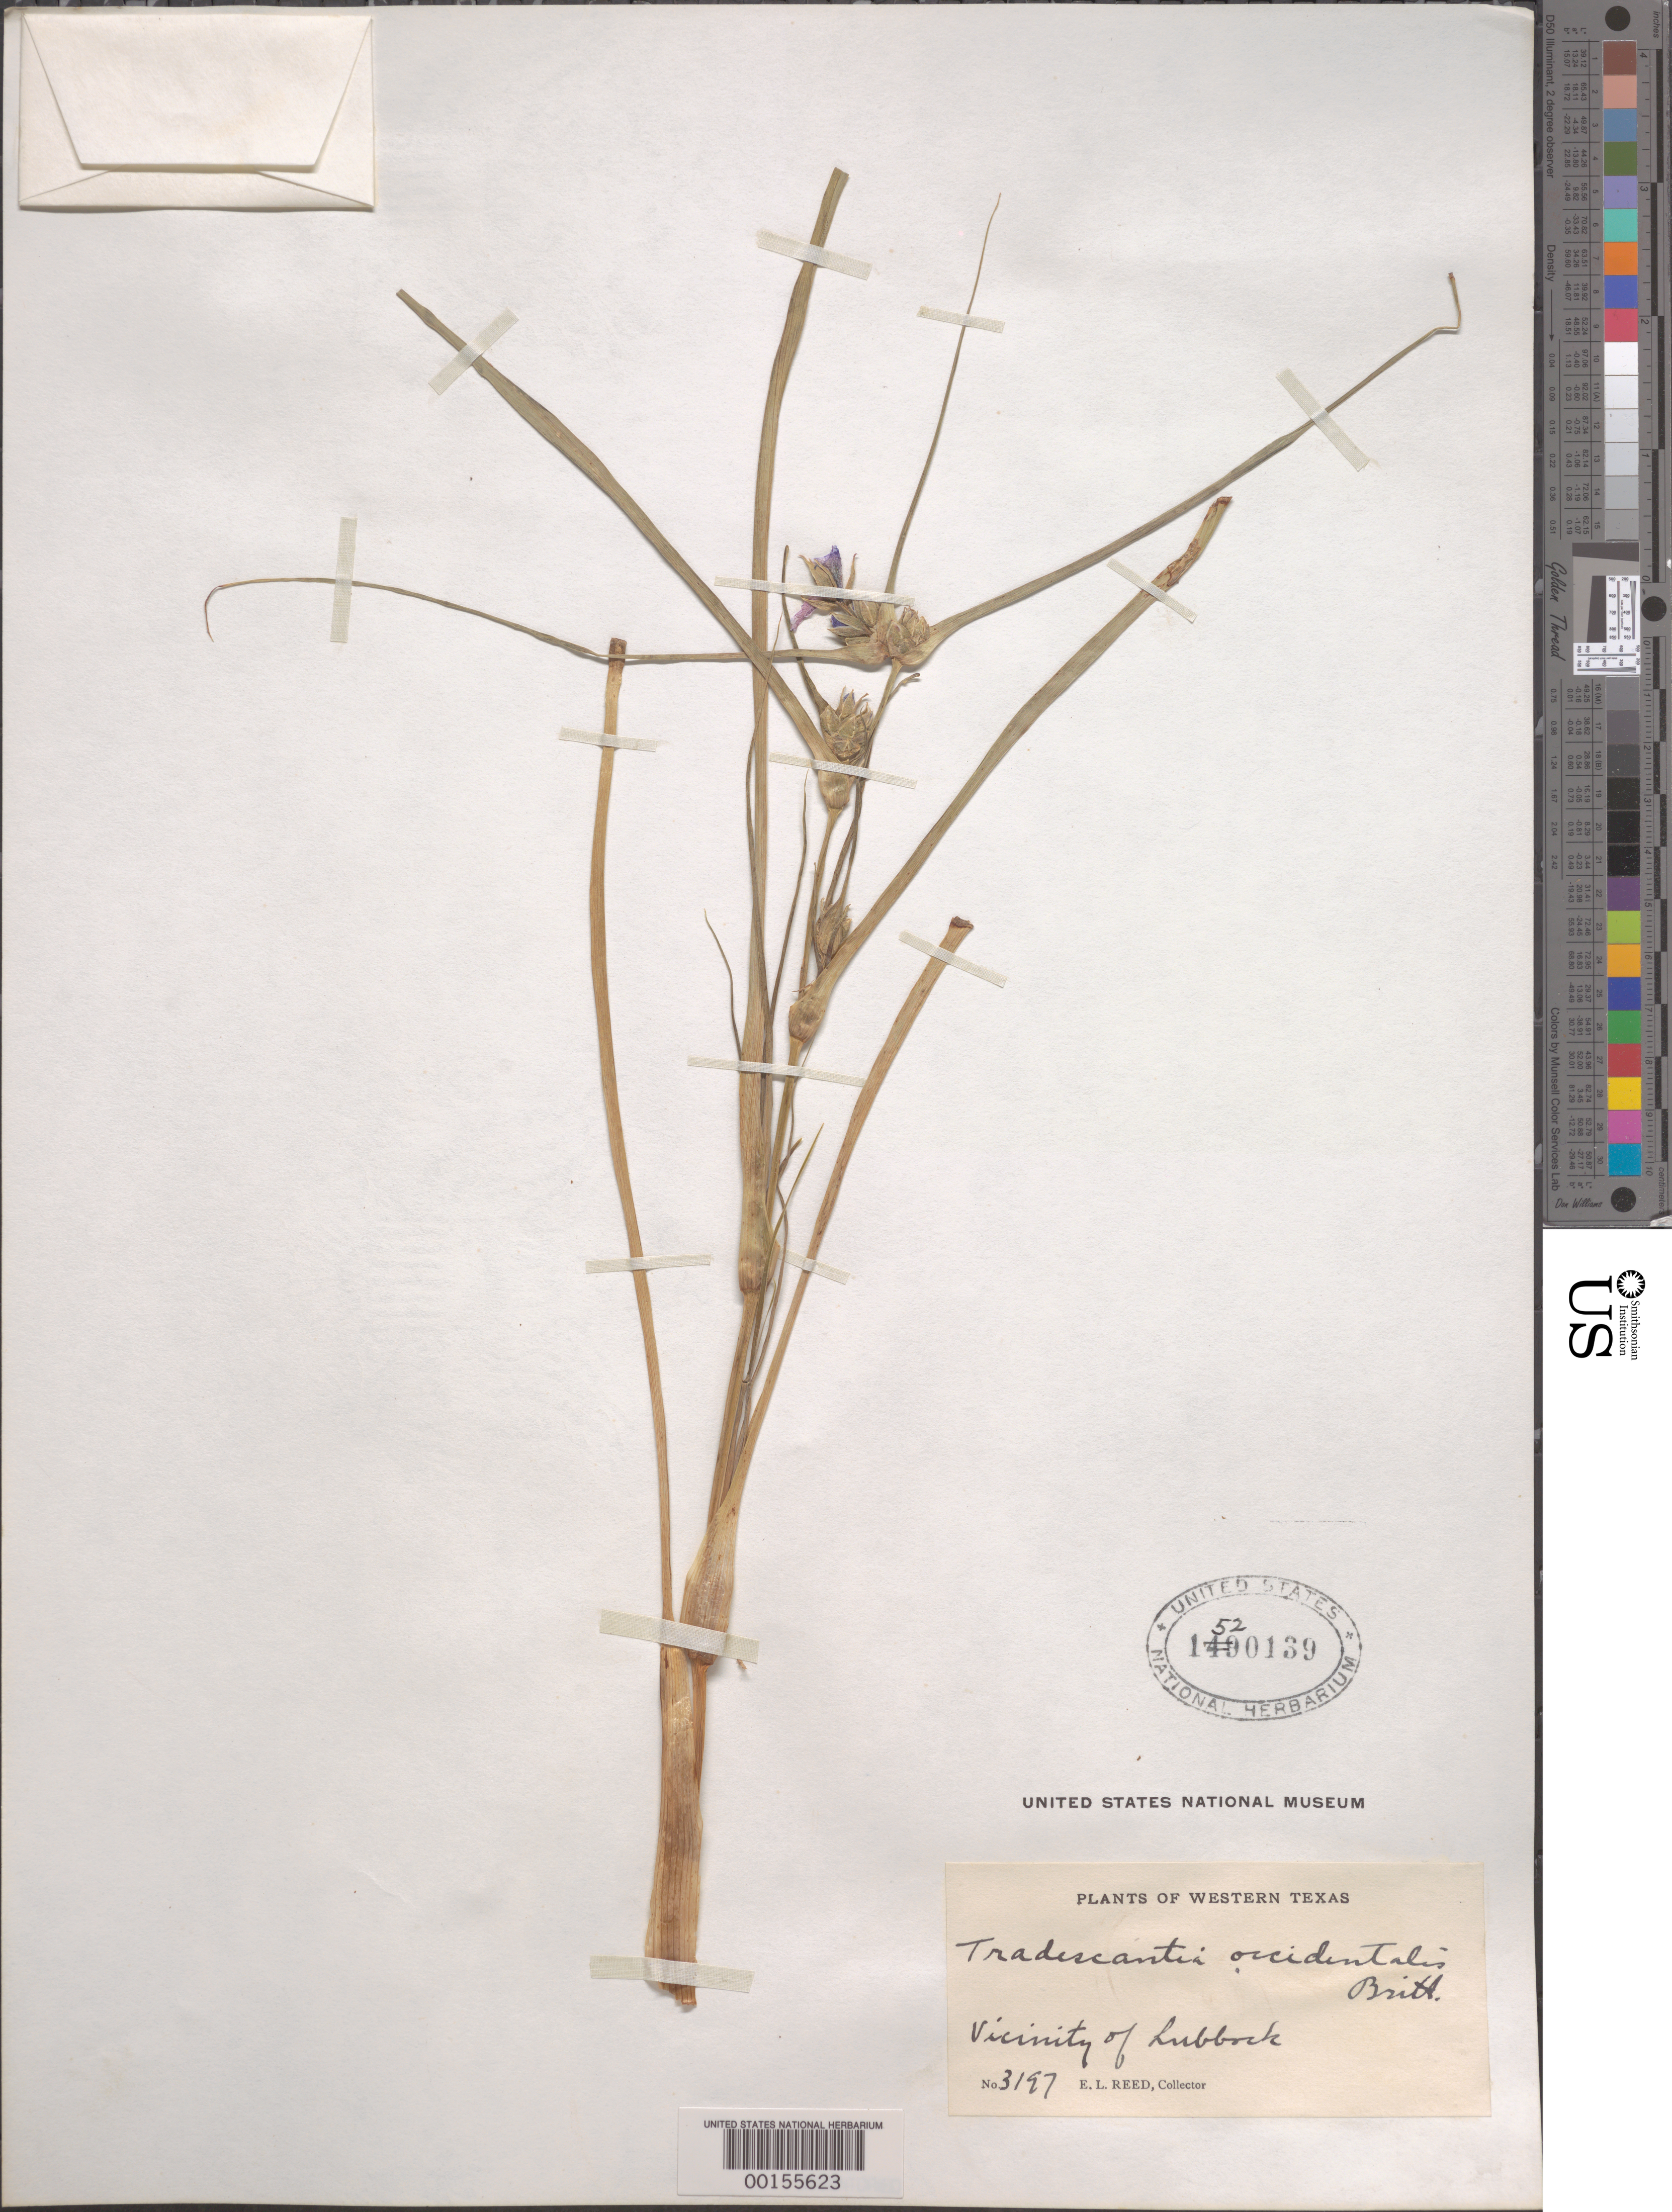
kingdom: Plantae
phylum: Tracheophyta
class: Liliopsida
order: Commelinales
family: Commelinaceae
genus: Tradescantia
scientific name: Tradescantia occidentalis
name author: (Britton) Smyth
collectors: E. Reed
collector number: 3197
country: United States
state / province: Texas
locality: Near lubbock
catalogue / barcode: US 1520139